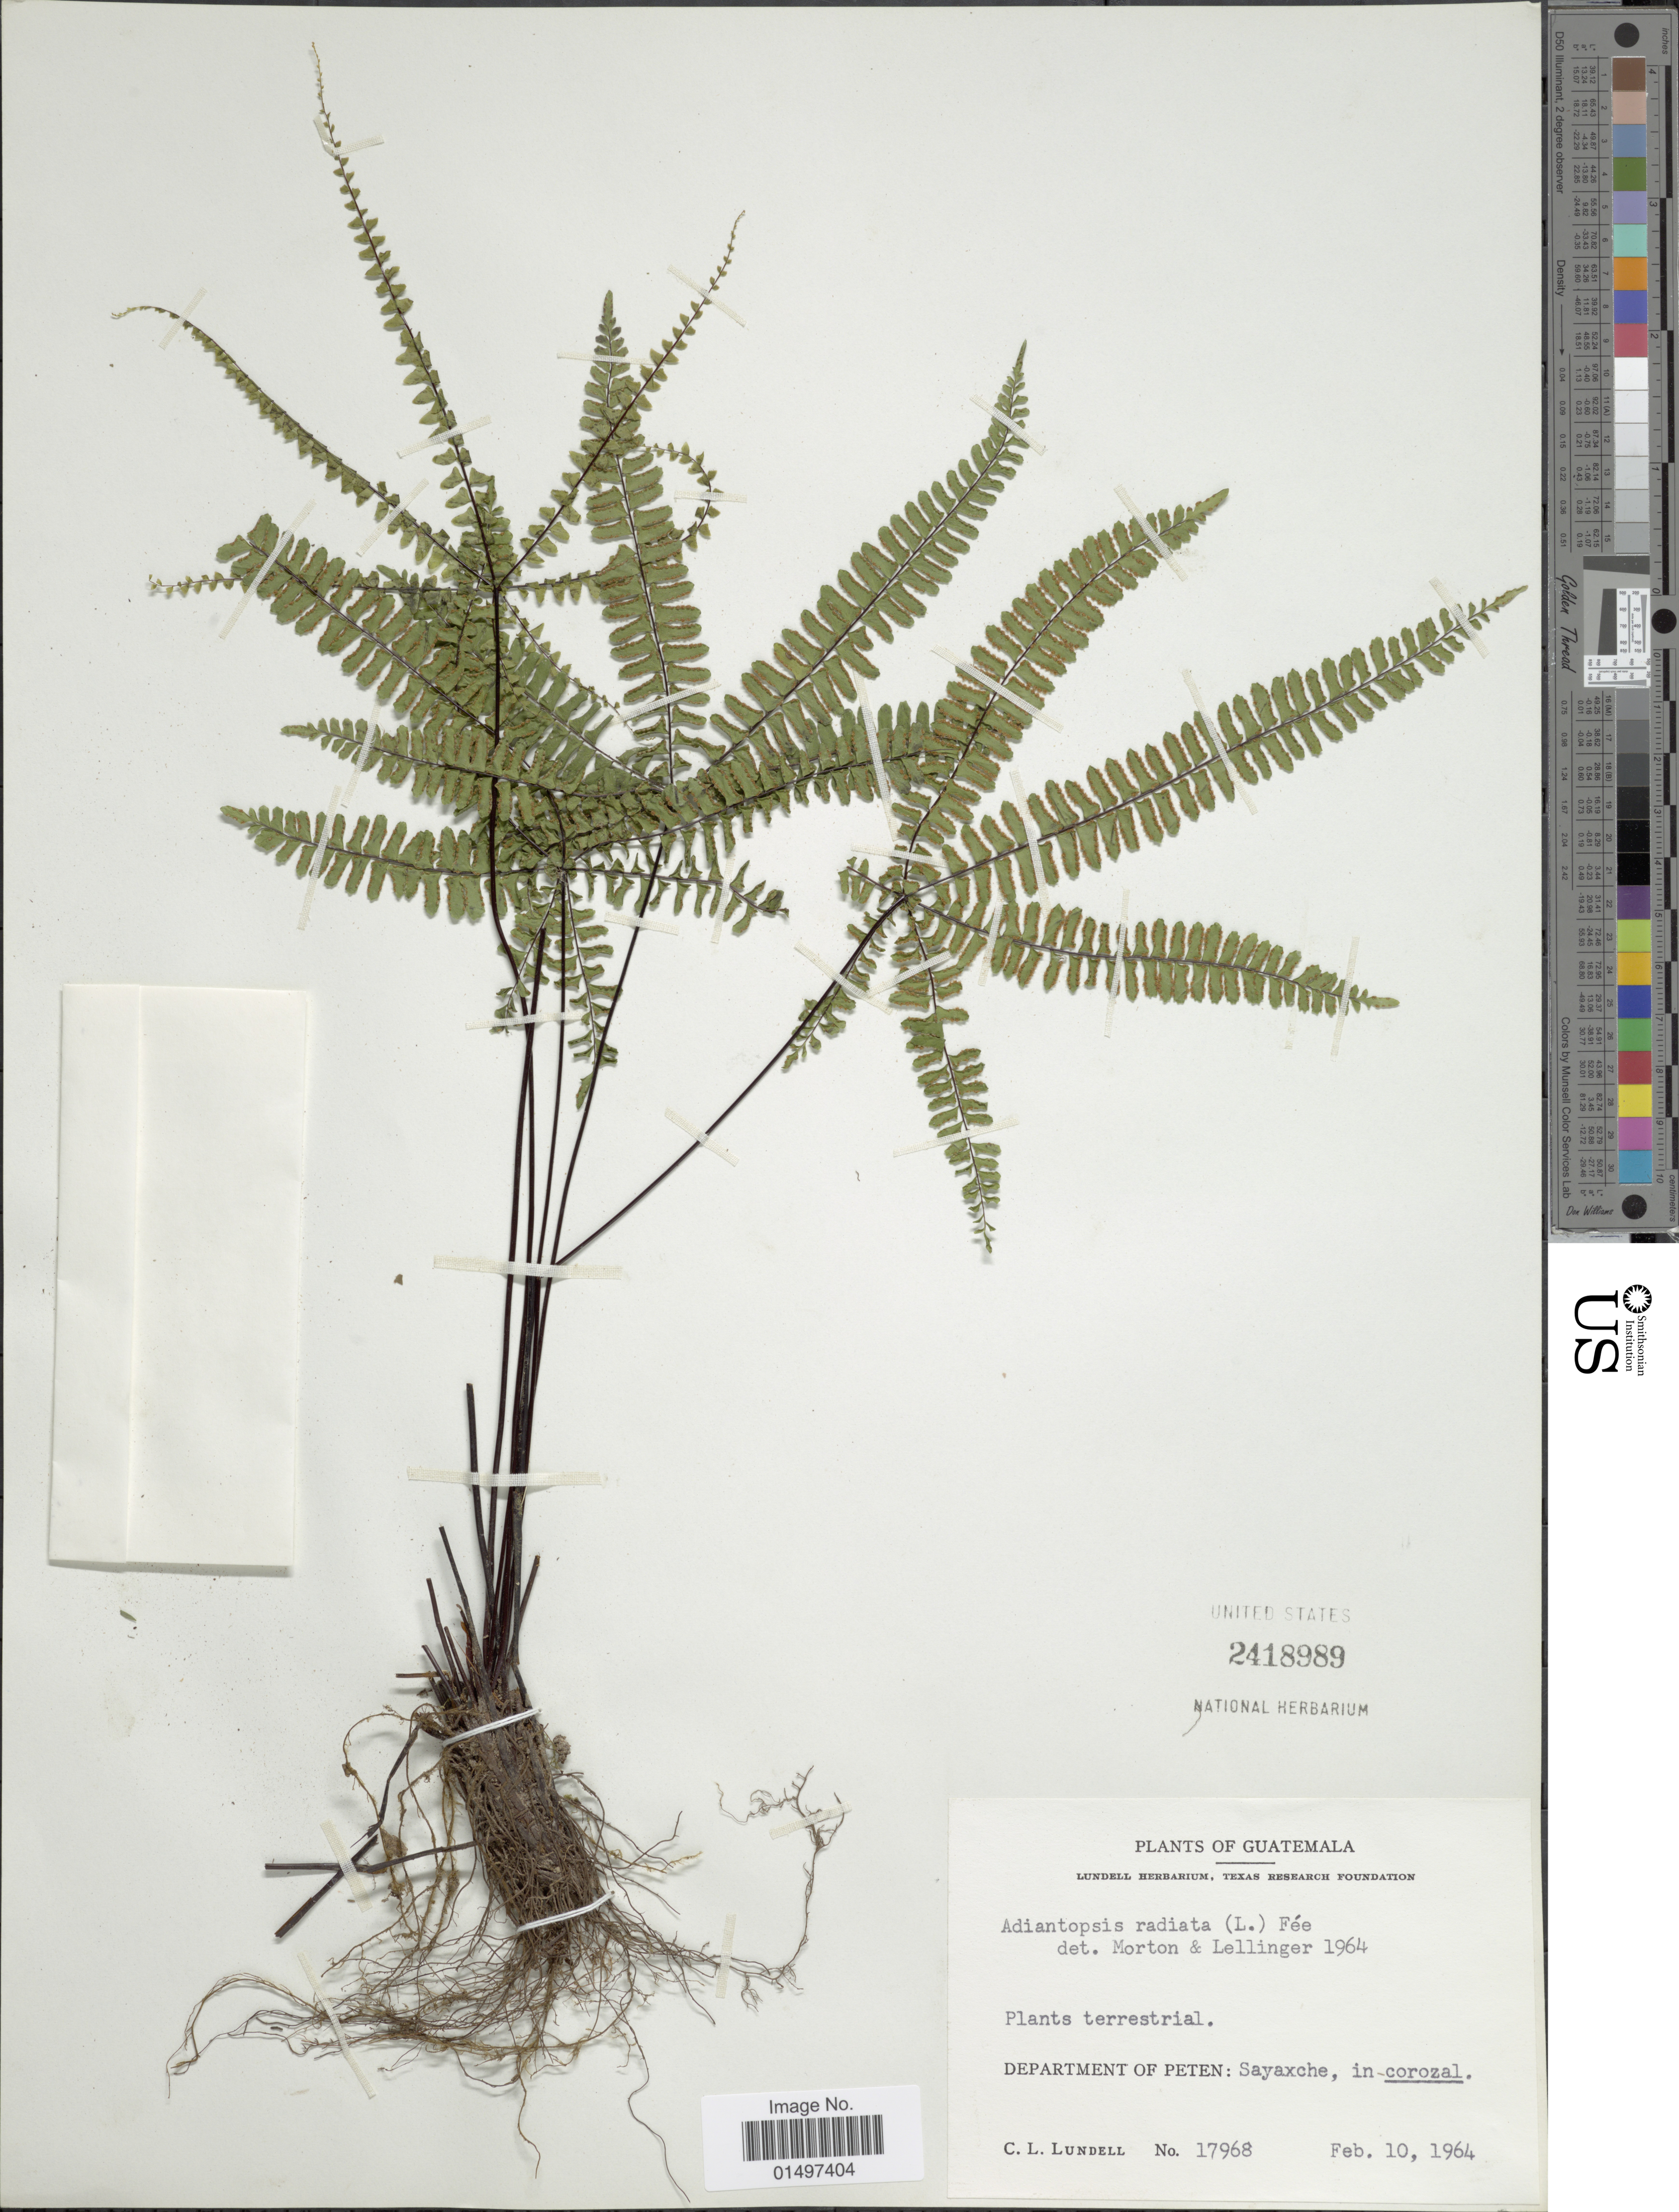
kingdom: Plantae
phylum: Tracheophyta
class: Polypodiopsida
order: Polypodiales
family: Pteridaceae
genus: Adiantopsis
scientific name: Adiantopsis radiata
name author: (L.) Fée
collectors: C. L. Lundell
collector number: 17968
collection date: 1964-02-10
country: Guatemala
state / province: El Petén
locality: Department of Peten: Sayaxche, in corozal.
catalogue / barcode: US 2418989